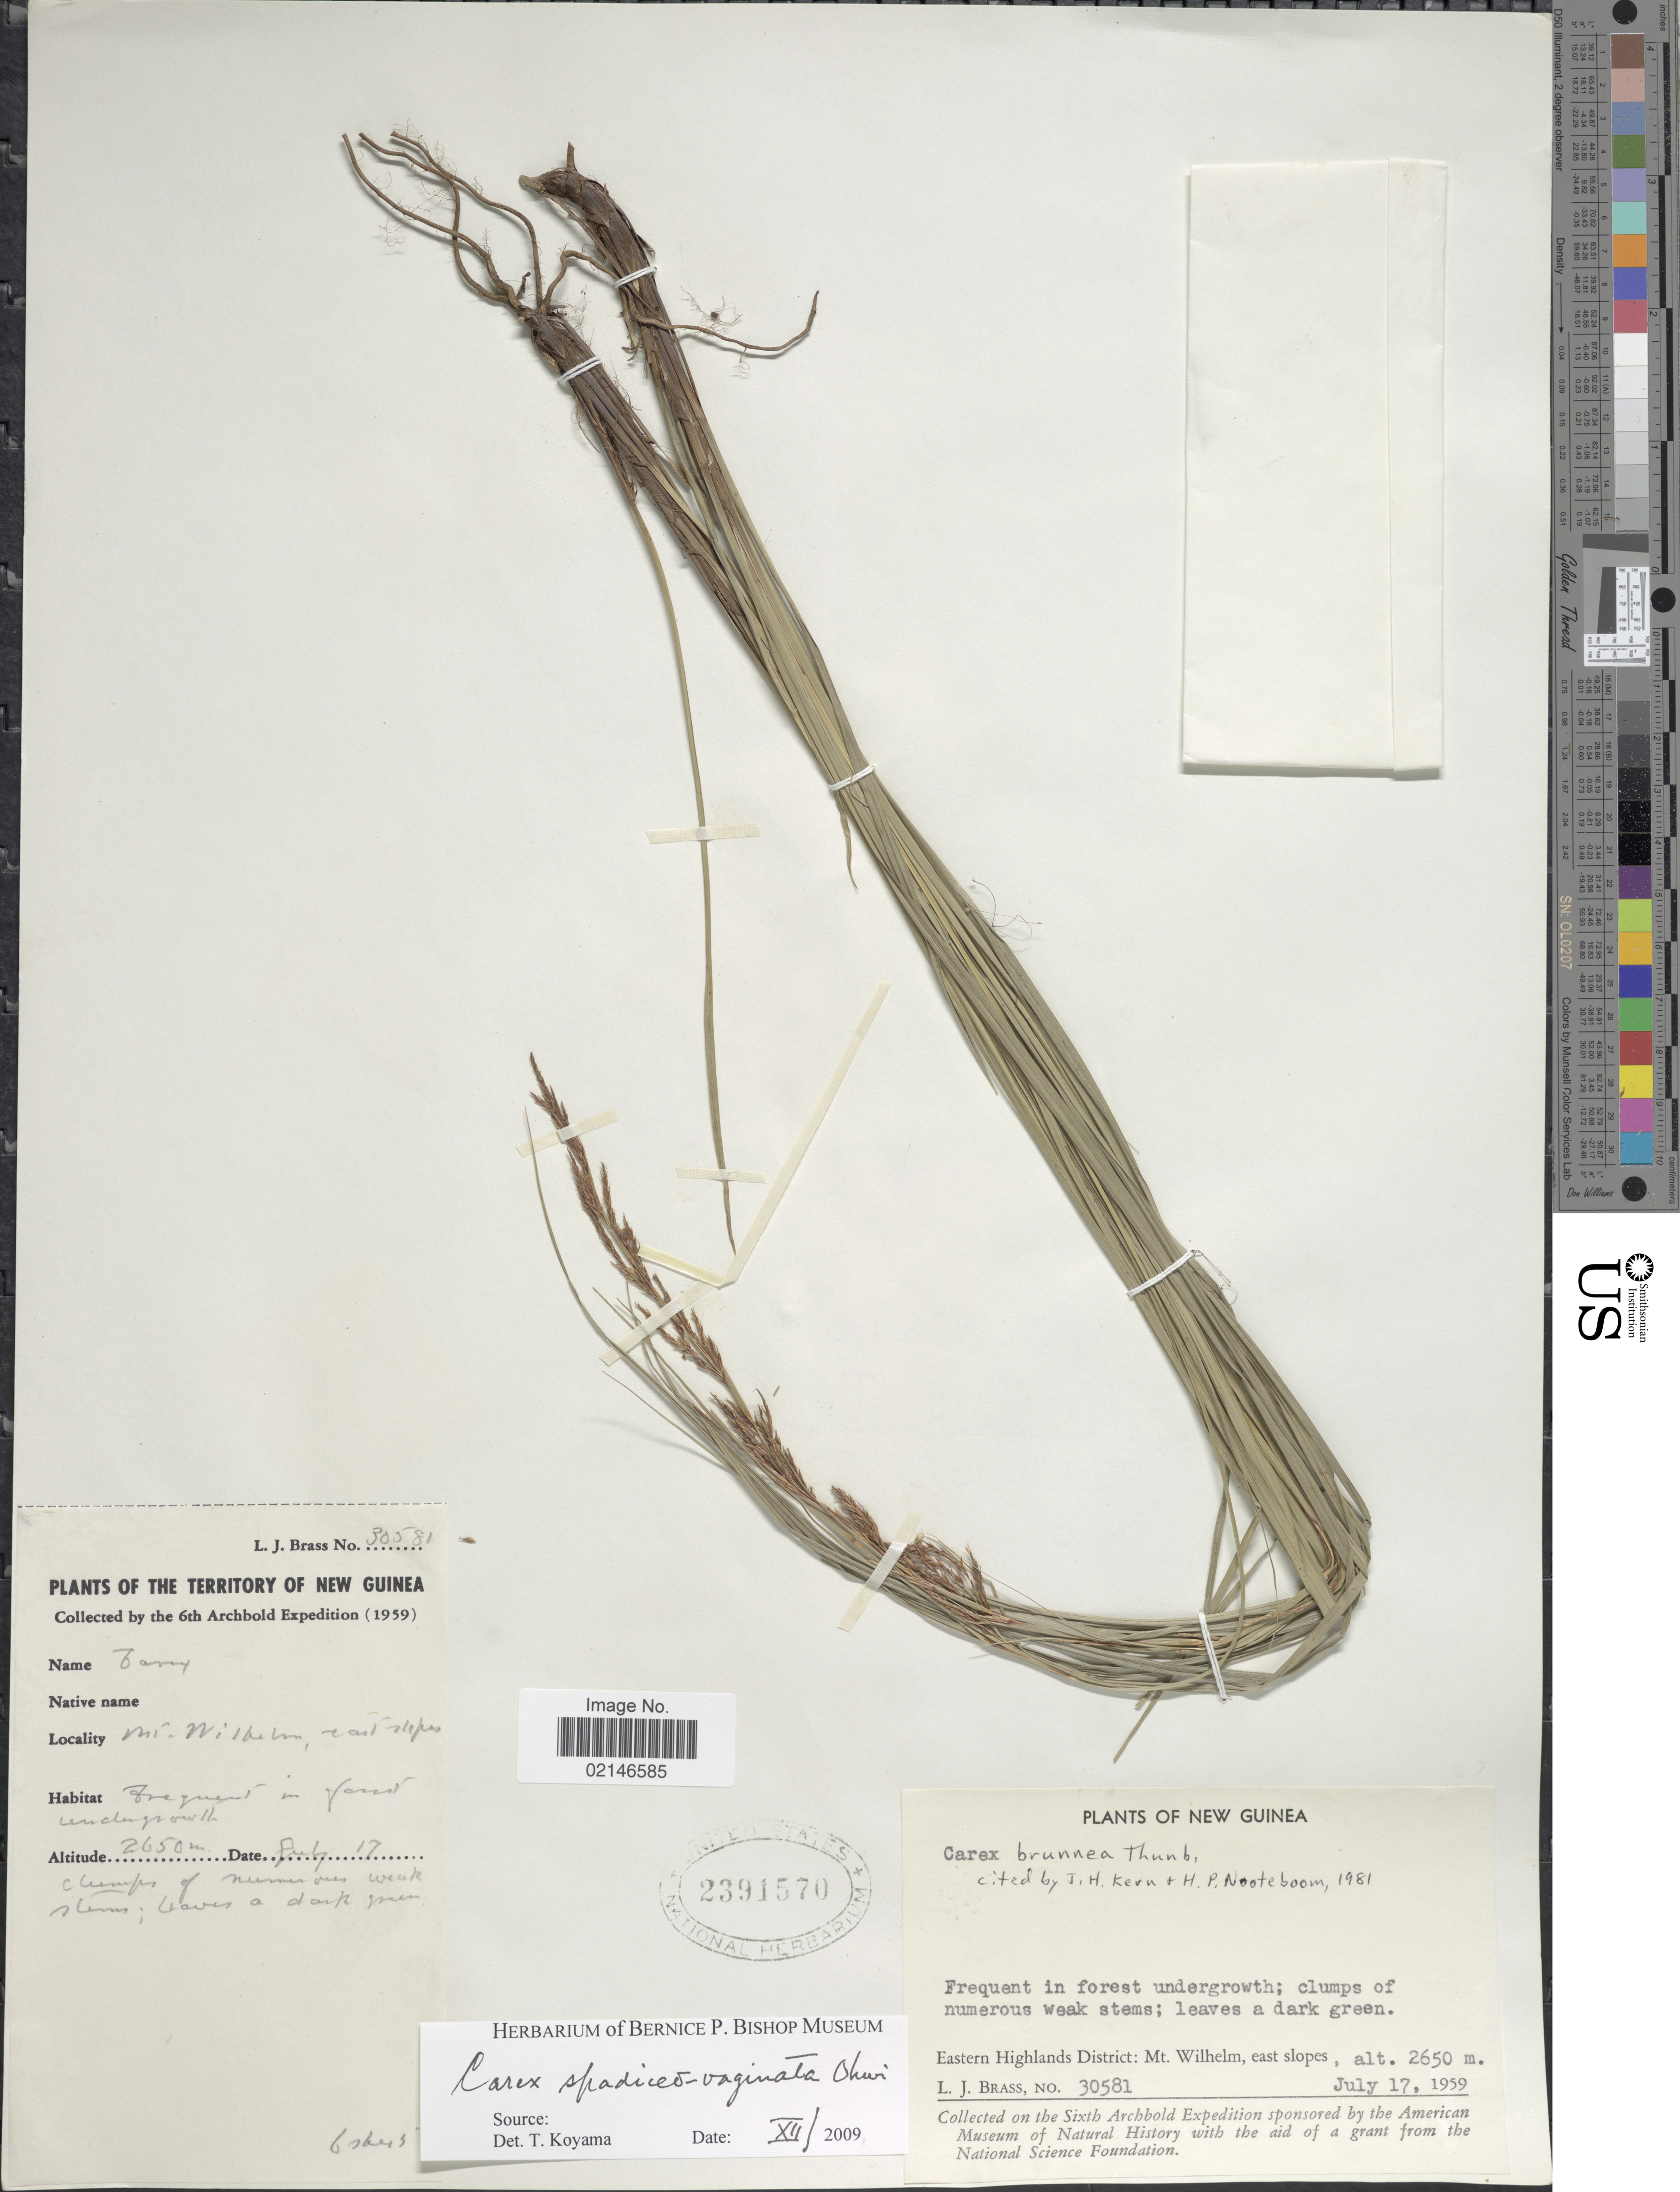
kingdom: Plantae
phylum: Tracheophyta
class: Liliopsida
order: Poales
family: Cyperaceae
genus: Carex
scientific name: Carex brunnea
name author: Thunb.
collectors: L. J. Brass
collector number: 30581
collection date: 1959-07-17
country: Papua New Guinea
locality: Eastern Highlands District: Mt. Wilhelm, east slopes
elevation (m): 2650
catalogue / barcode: US 2391570